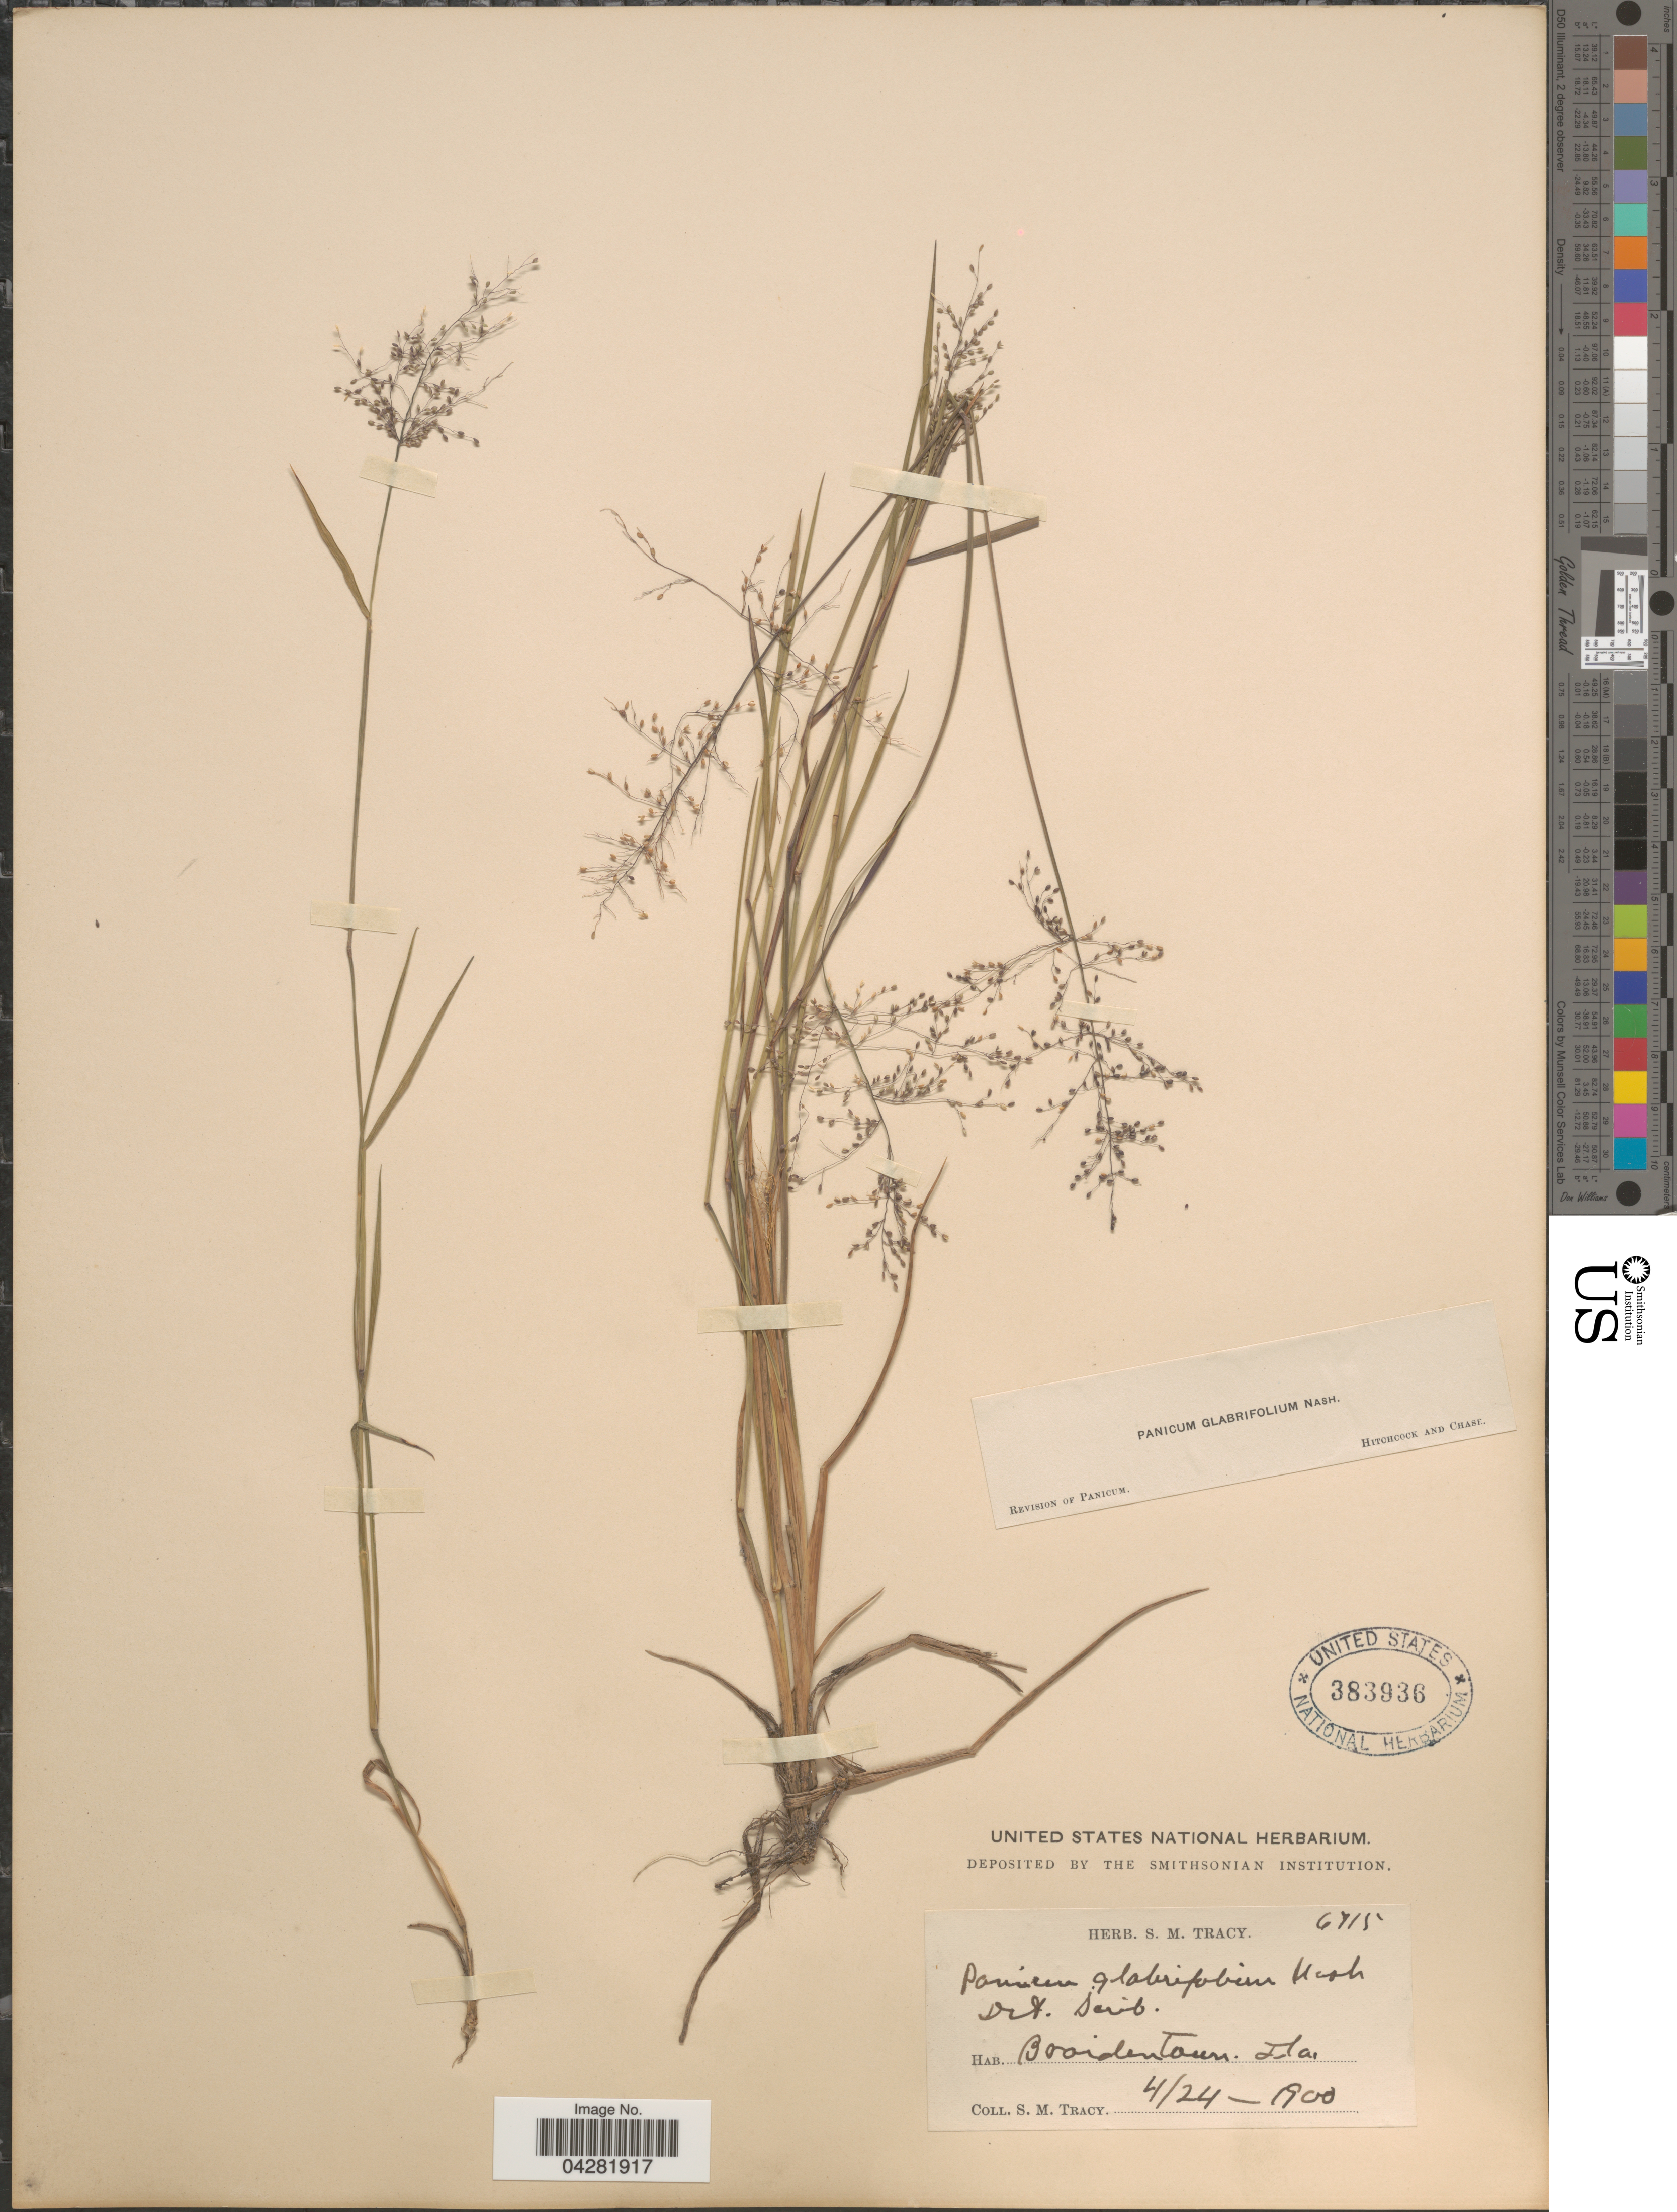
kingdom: Plantae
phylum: Tracheophyta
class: Liliopsida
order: Poales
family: Poaceae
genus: Dichanthelium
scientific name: Dichanthelium ensifolium var. ensifolium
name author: (Baldwin ex Elliot) Gould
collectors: S. M. Tracy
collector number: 6715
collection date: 1900-04-24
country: United States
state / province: Florida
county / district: Manatee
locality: Braidentown (present day: Bradenton)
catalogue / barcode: US 383936